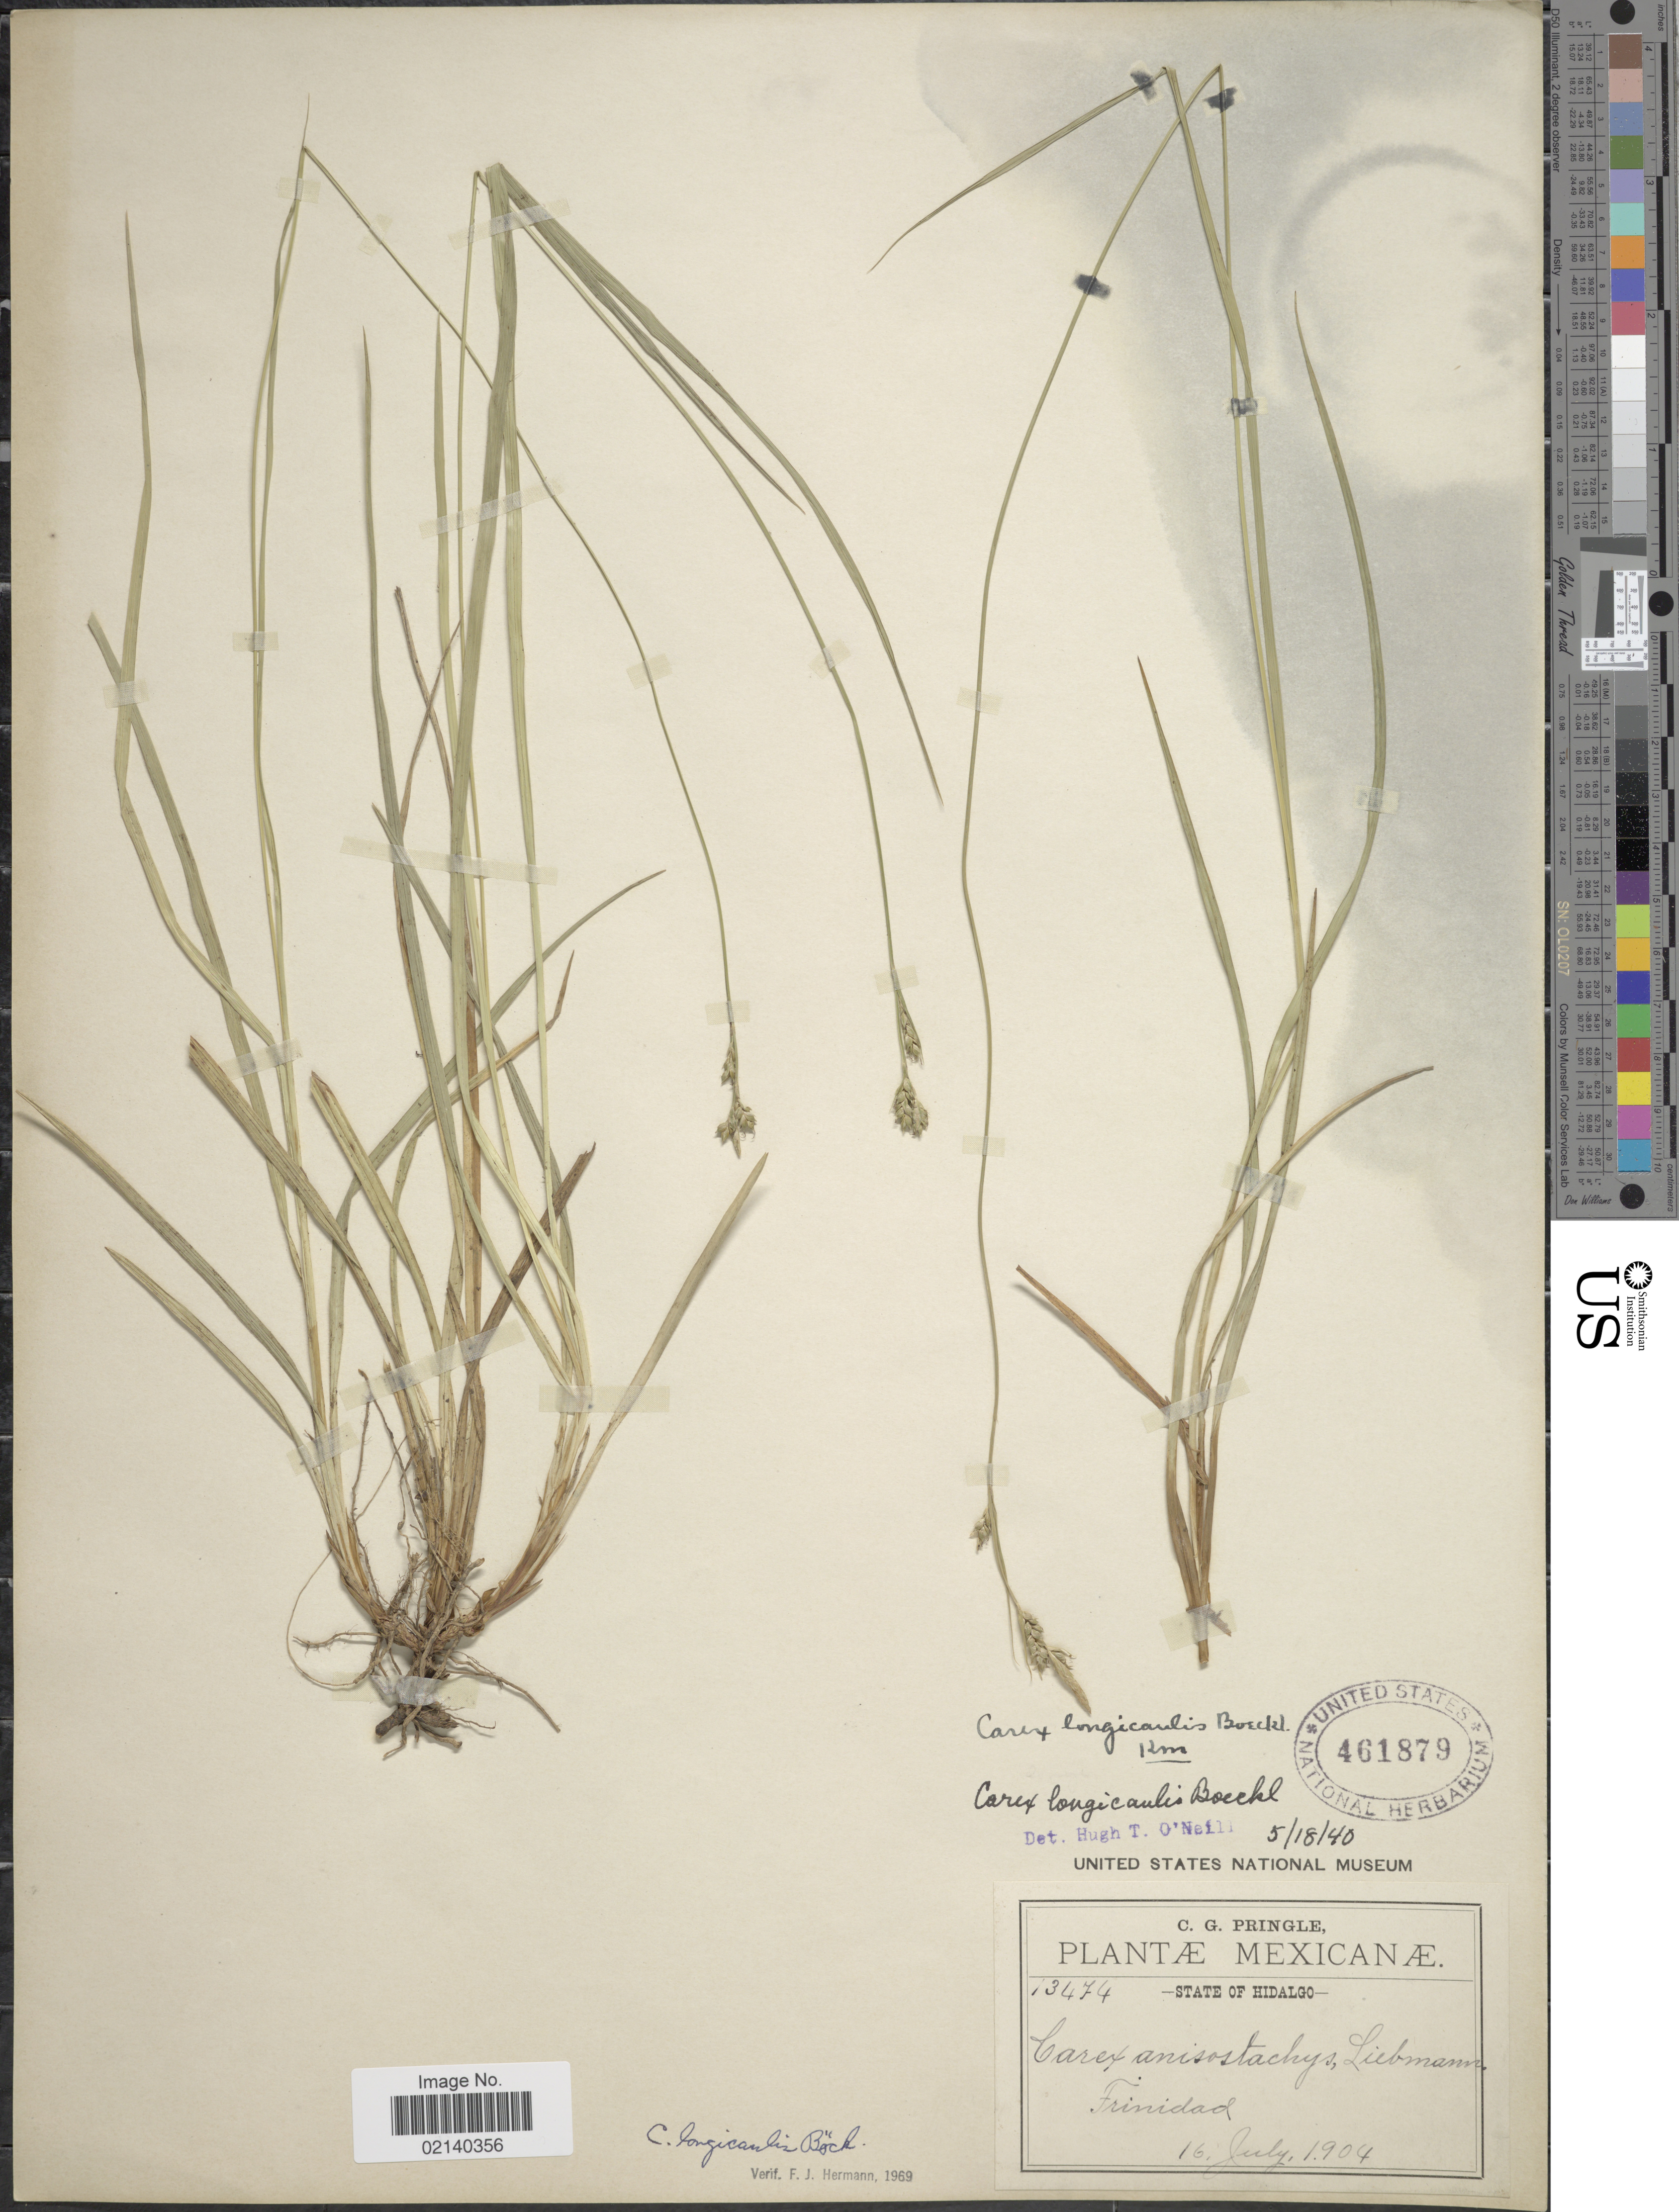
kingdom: Plantae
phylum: Tracheophyta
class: Liliopsida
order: Poales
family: Cyperaceae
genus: Carex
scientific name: Carex longicaulis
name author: Boeckeler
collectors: C. G. Pringle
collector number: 13474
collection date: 1904-07-16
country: Mexico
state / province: Hidalgo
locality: Trinidad.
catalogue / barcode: US 461879